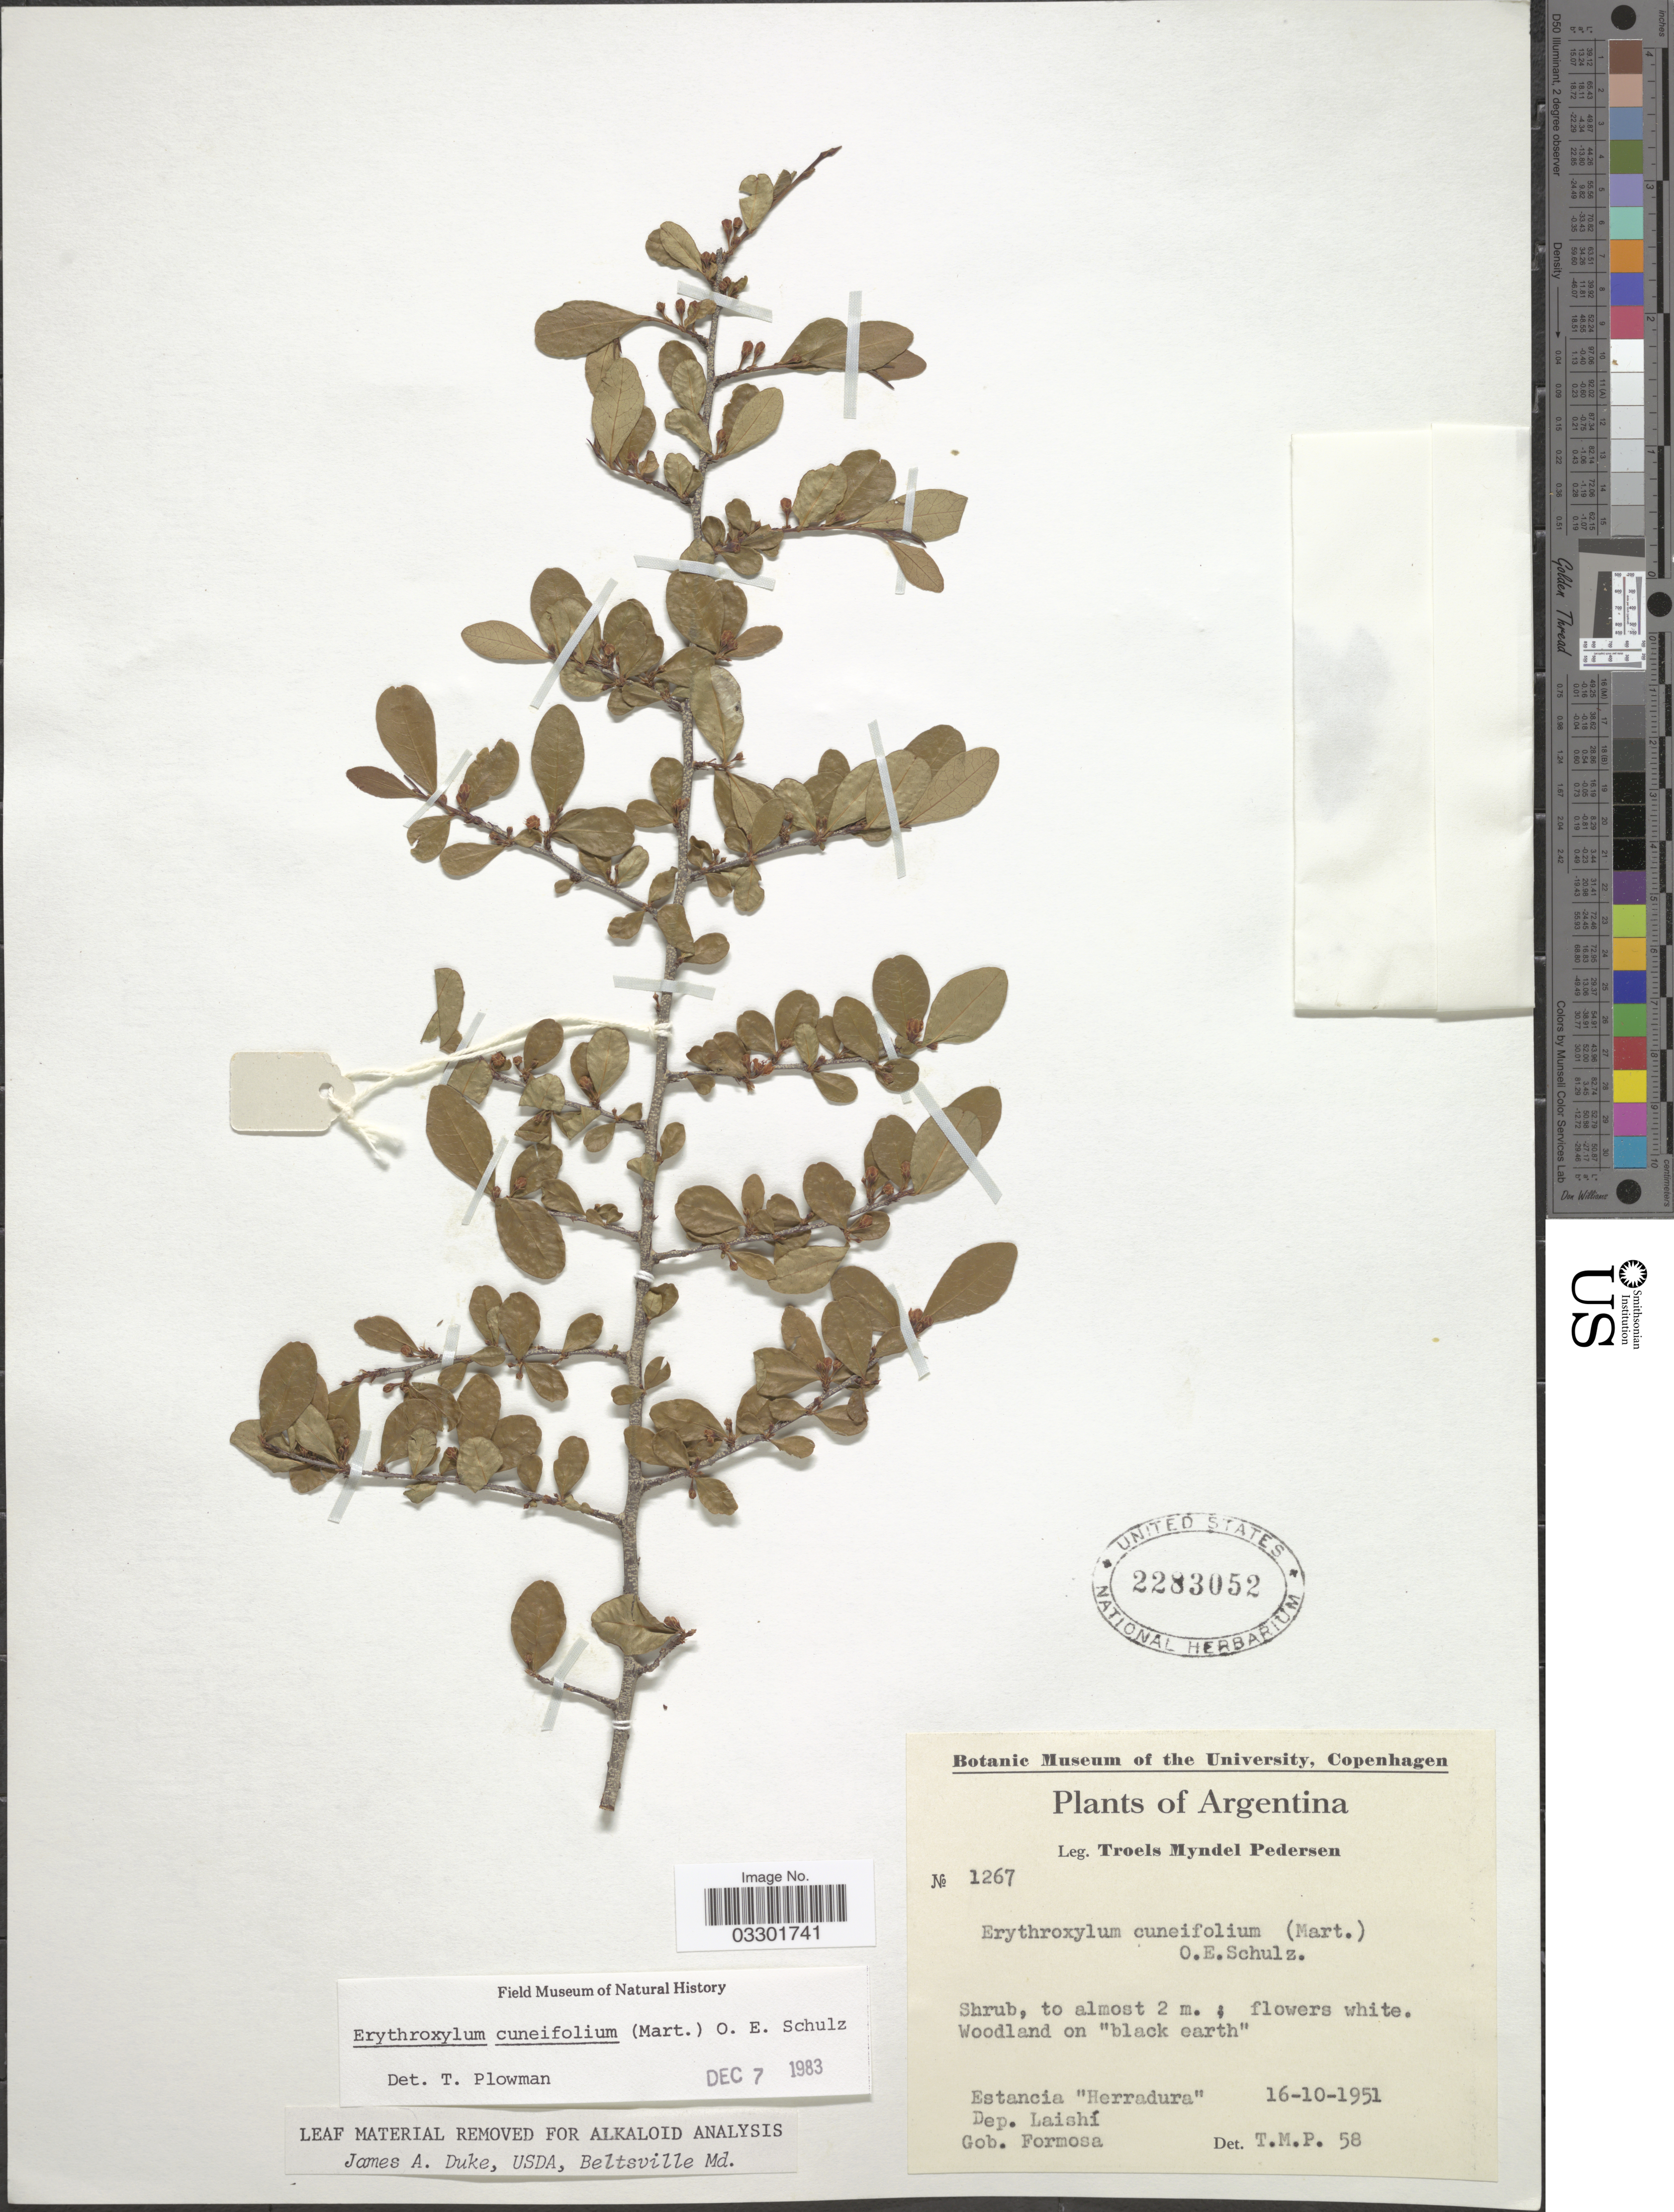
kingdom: Plantae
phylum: Tracheophyta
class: Magnoliopsida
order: Malpighiales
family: Erythroxylaceae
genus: Erythroxylum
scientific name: Erythroxylum cuneifolium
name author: (Mart.) O.E. Schulz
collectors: T. Pederson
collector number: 1267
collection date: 1951-10-16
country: Argentina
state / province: Formosa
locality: Estancia Herradura. Dep. Laishí. Gob. Formosa.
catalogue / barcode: US 2283052